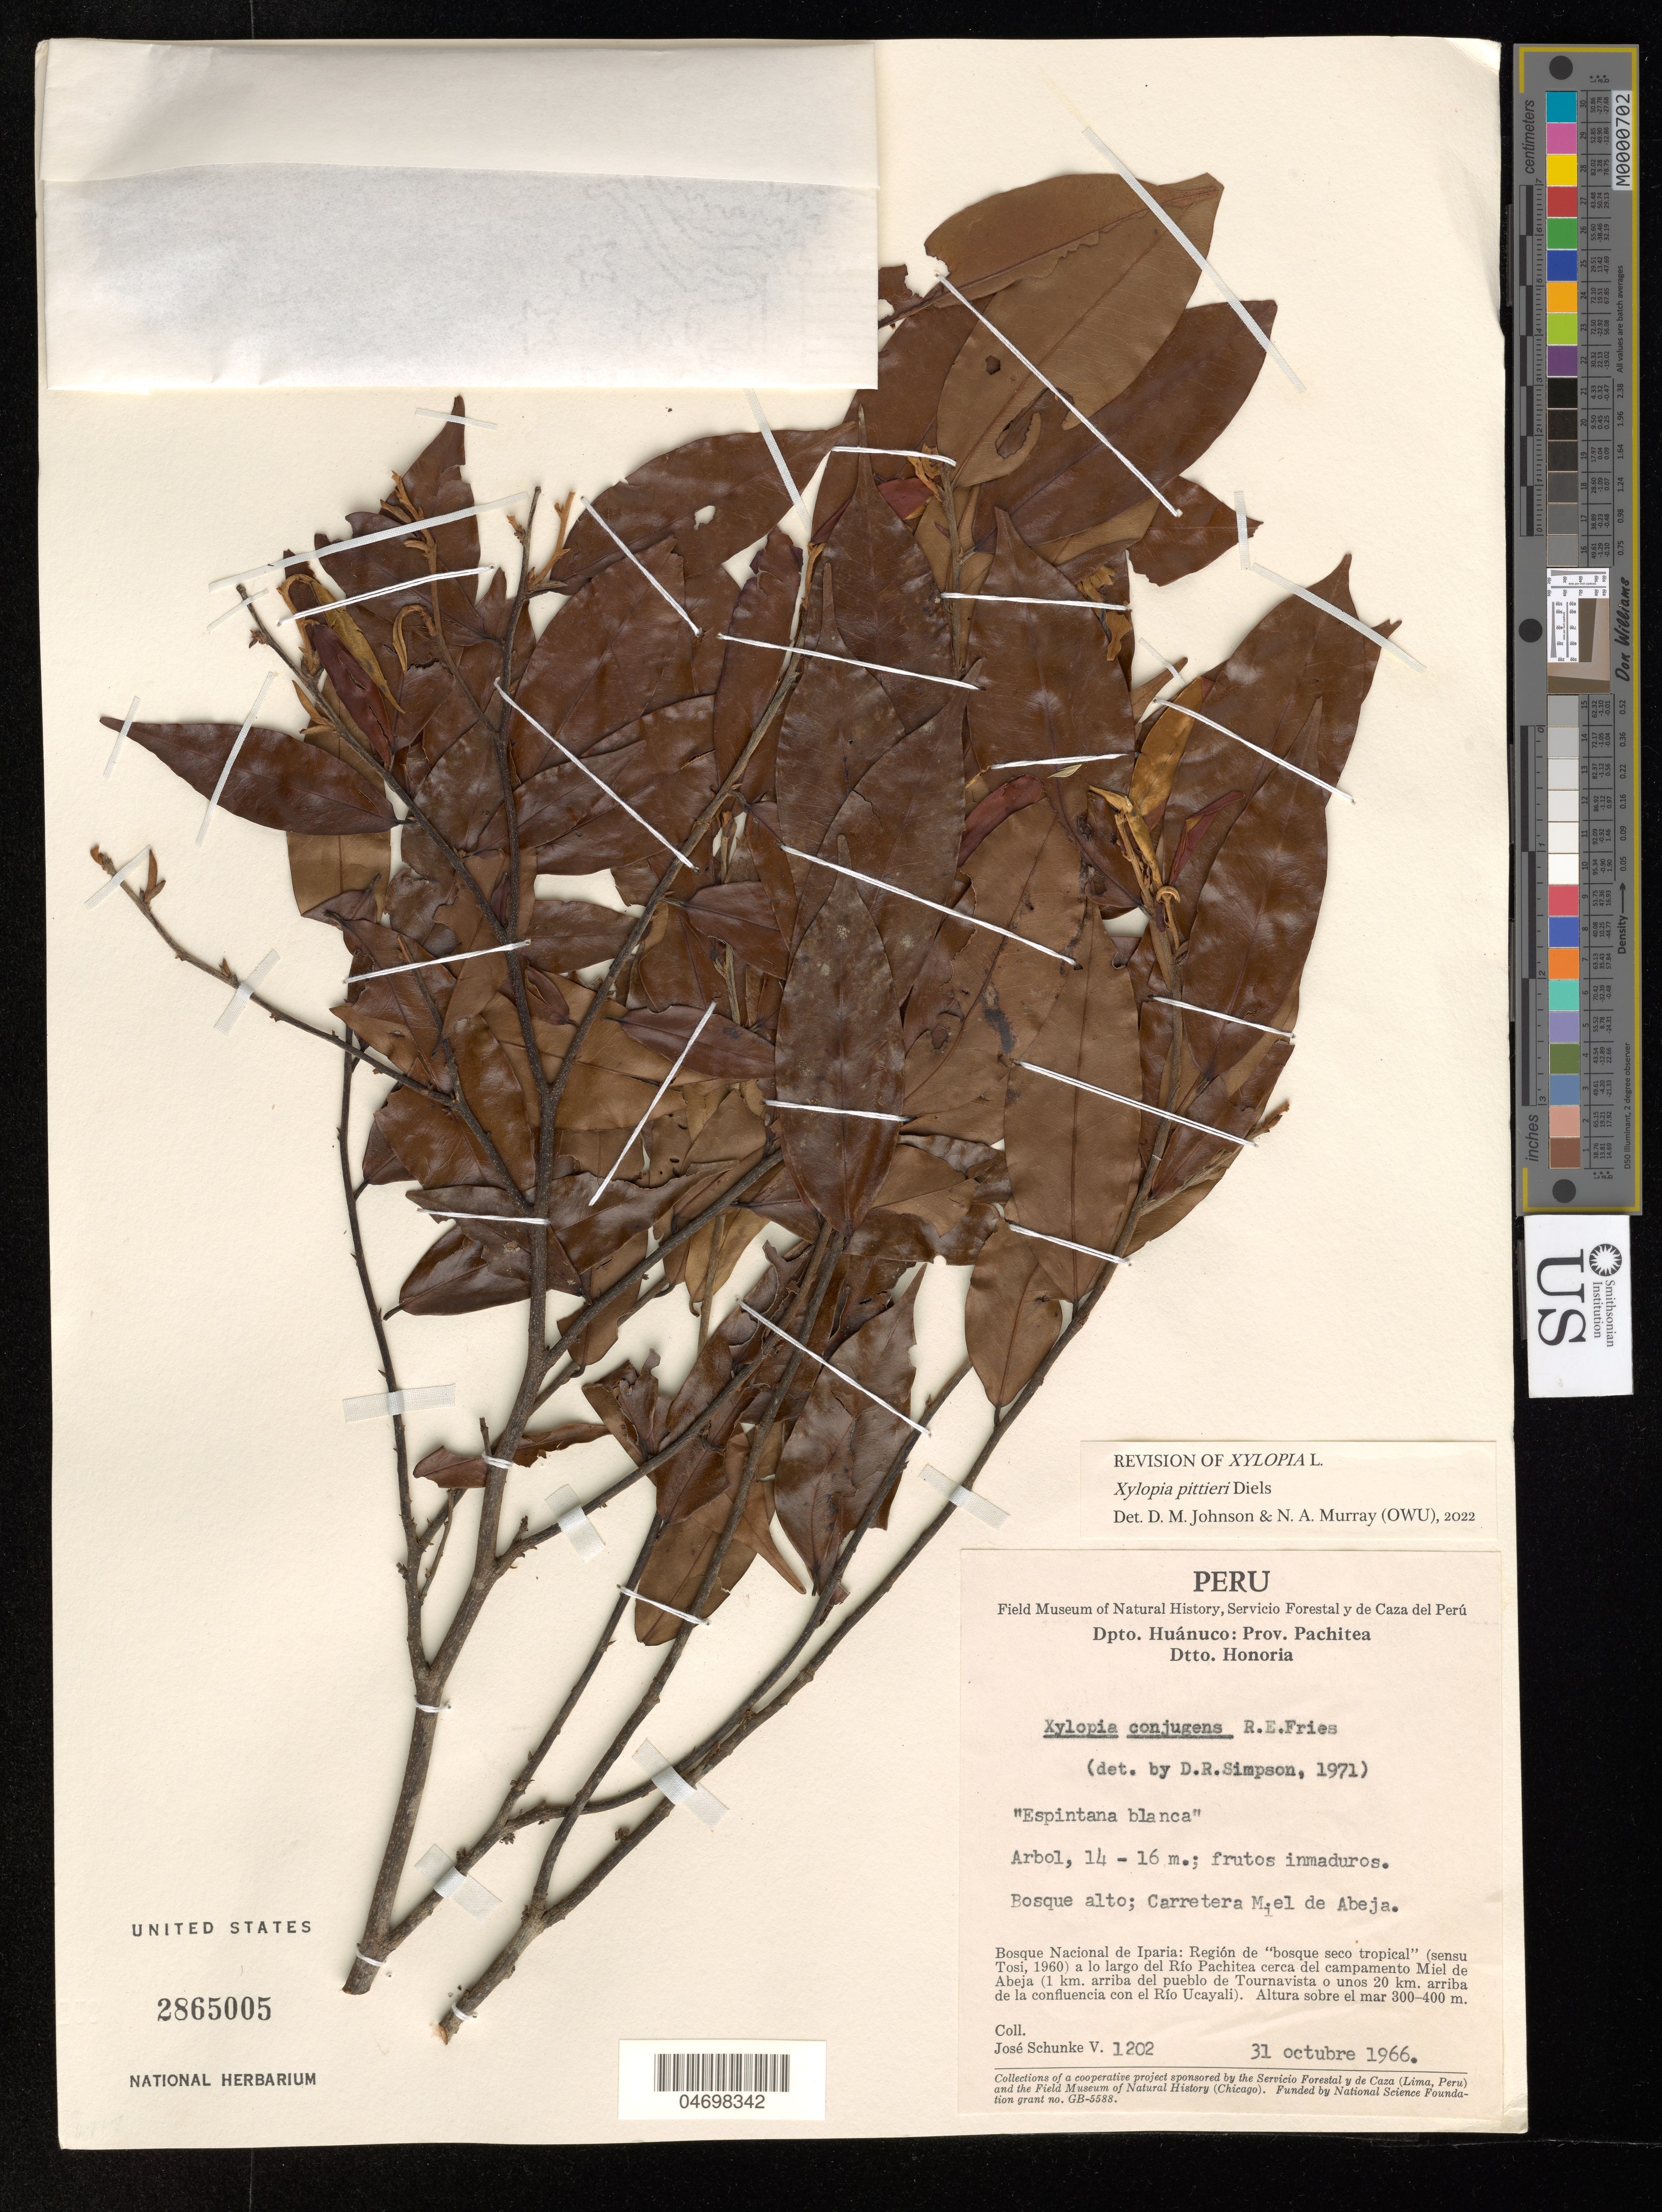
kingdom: Plantae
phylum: Tracheophyta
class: Magnoliopsida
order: Magnoliales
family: Annonaceae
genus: Xylopia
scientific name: Xylopia pittieri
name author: Diels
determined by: Johnson, D. M.; Murray, N. A.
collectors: J. Schunke Vigo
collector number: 1202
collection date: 1966-10-31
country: Peru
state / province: Huánuco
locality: Dpto. Huánuco: Prov. Pachitea. Dtto. Honoria. Bosque Nacional de Iparía: Región de "bosque seco tropical" (sensu Tosi, 1960) a lo largo del Río Pachitea cerca del campamento Miel de Abeja (1 km. arriba del pueblo de Tournavista o unos 20 km. arriba de la confluencia con el Río Ucayali).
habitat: Bosque alto; carretera Miel de Abeja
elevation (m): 300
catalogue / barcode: US 2865005